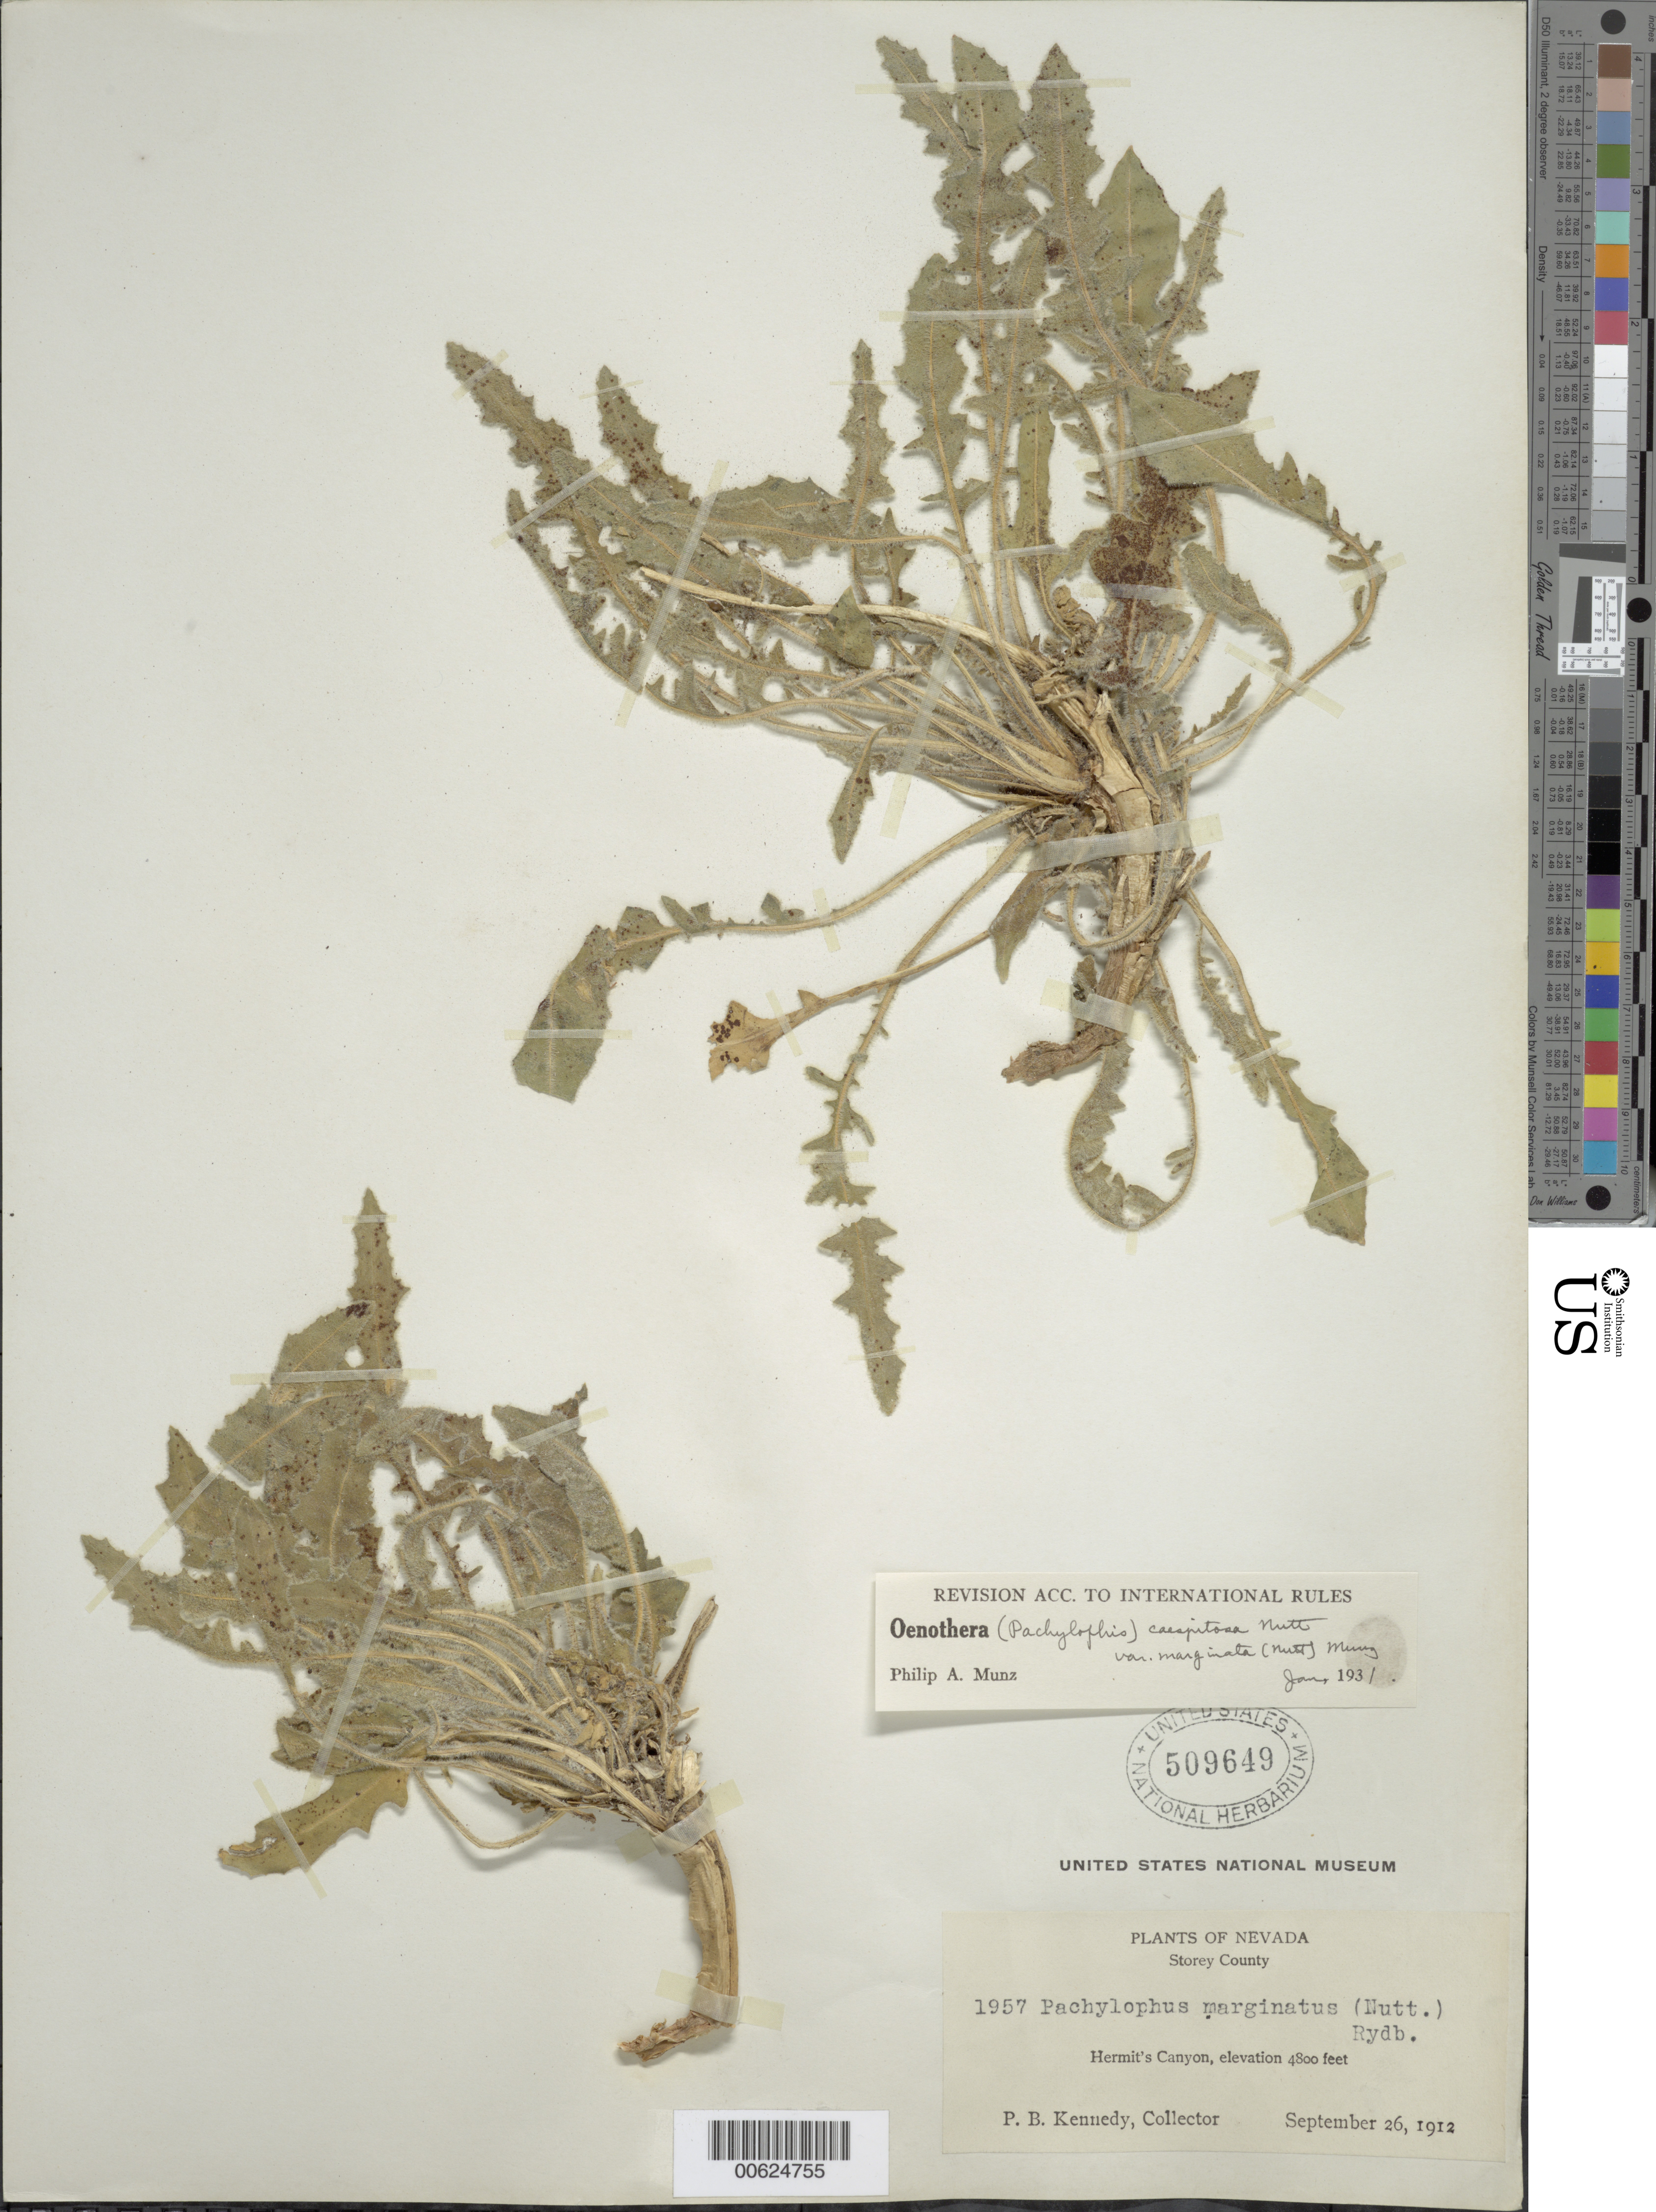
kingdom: Plantae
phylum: Tracheophyta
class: Magnoliopsida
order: Myrtales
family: Onagraceae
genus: Oenothera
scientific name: Oenothera cespitosa subsp. marginata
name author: (Nutt. ex Hook. & Arn.) Munz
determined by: Munz, Philip A.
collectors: P. B. Kennedy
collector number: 1957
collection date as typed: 26 Sep 1912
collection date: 1912-09-26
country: United States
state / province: Nevada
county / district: Storey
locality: Hermit's Canyon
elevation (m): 1463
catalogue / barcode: US 509649